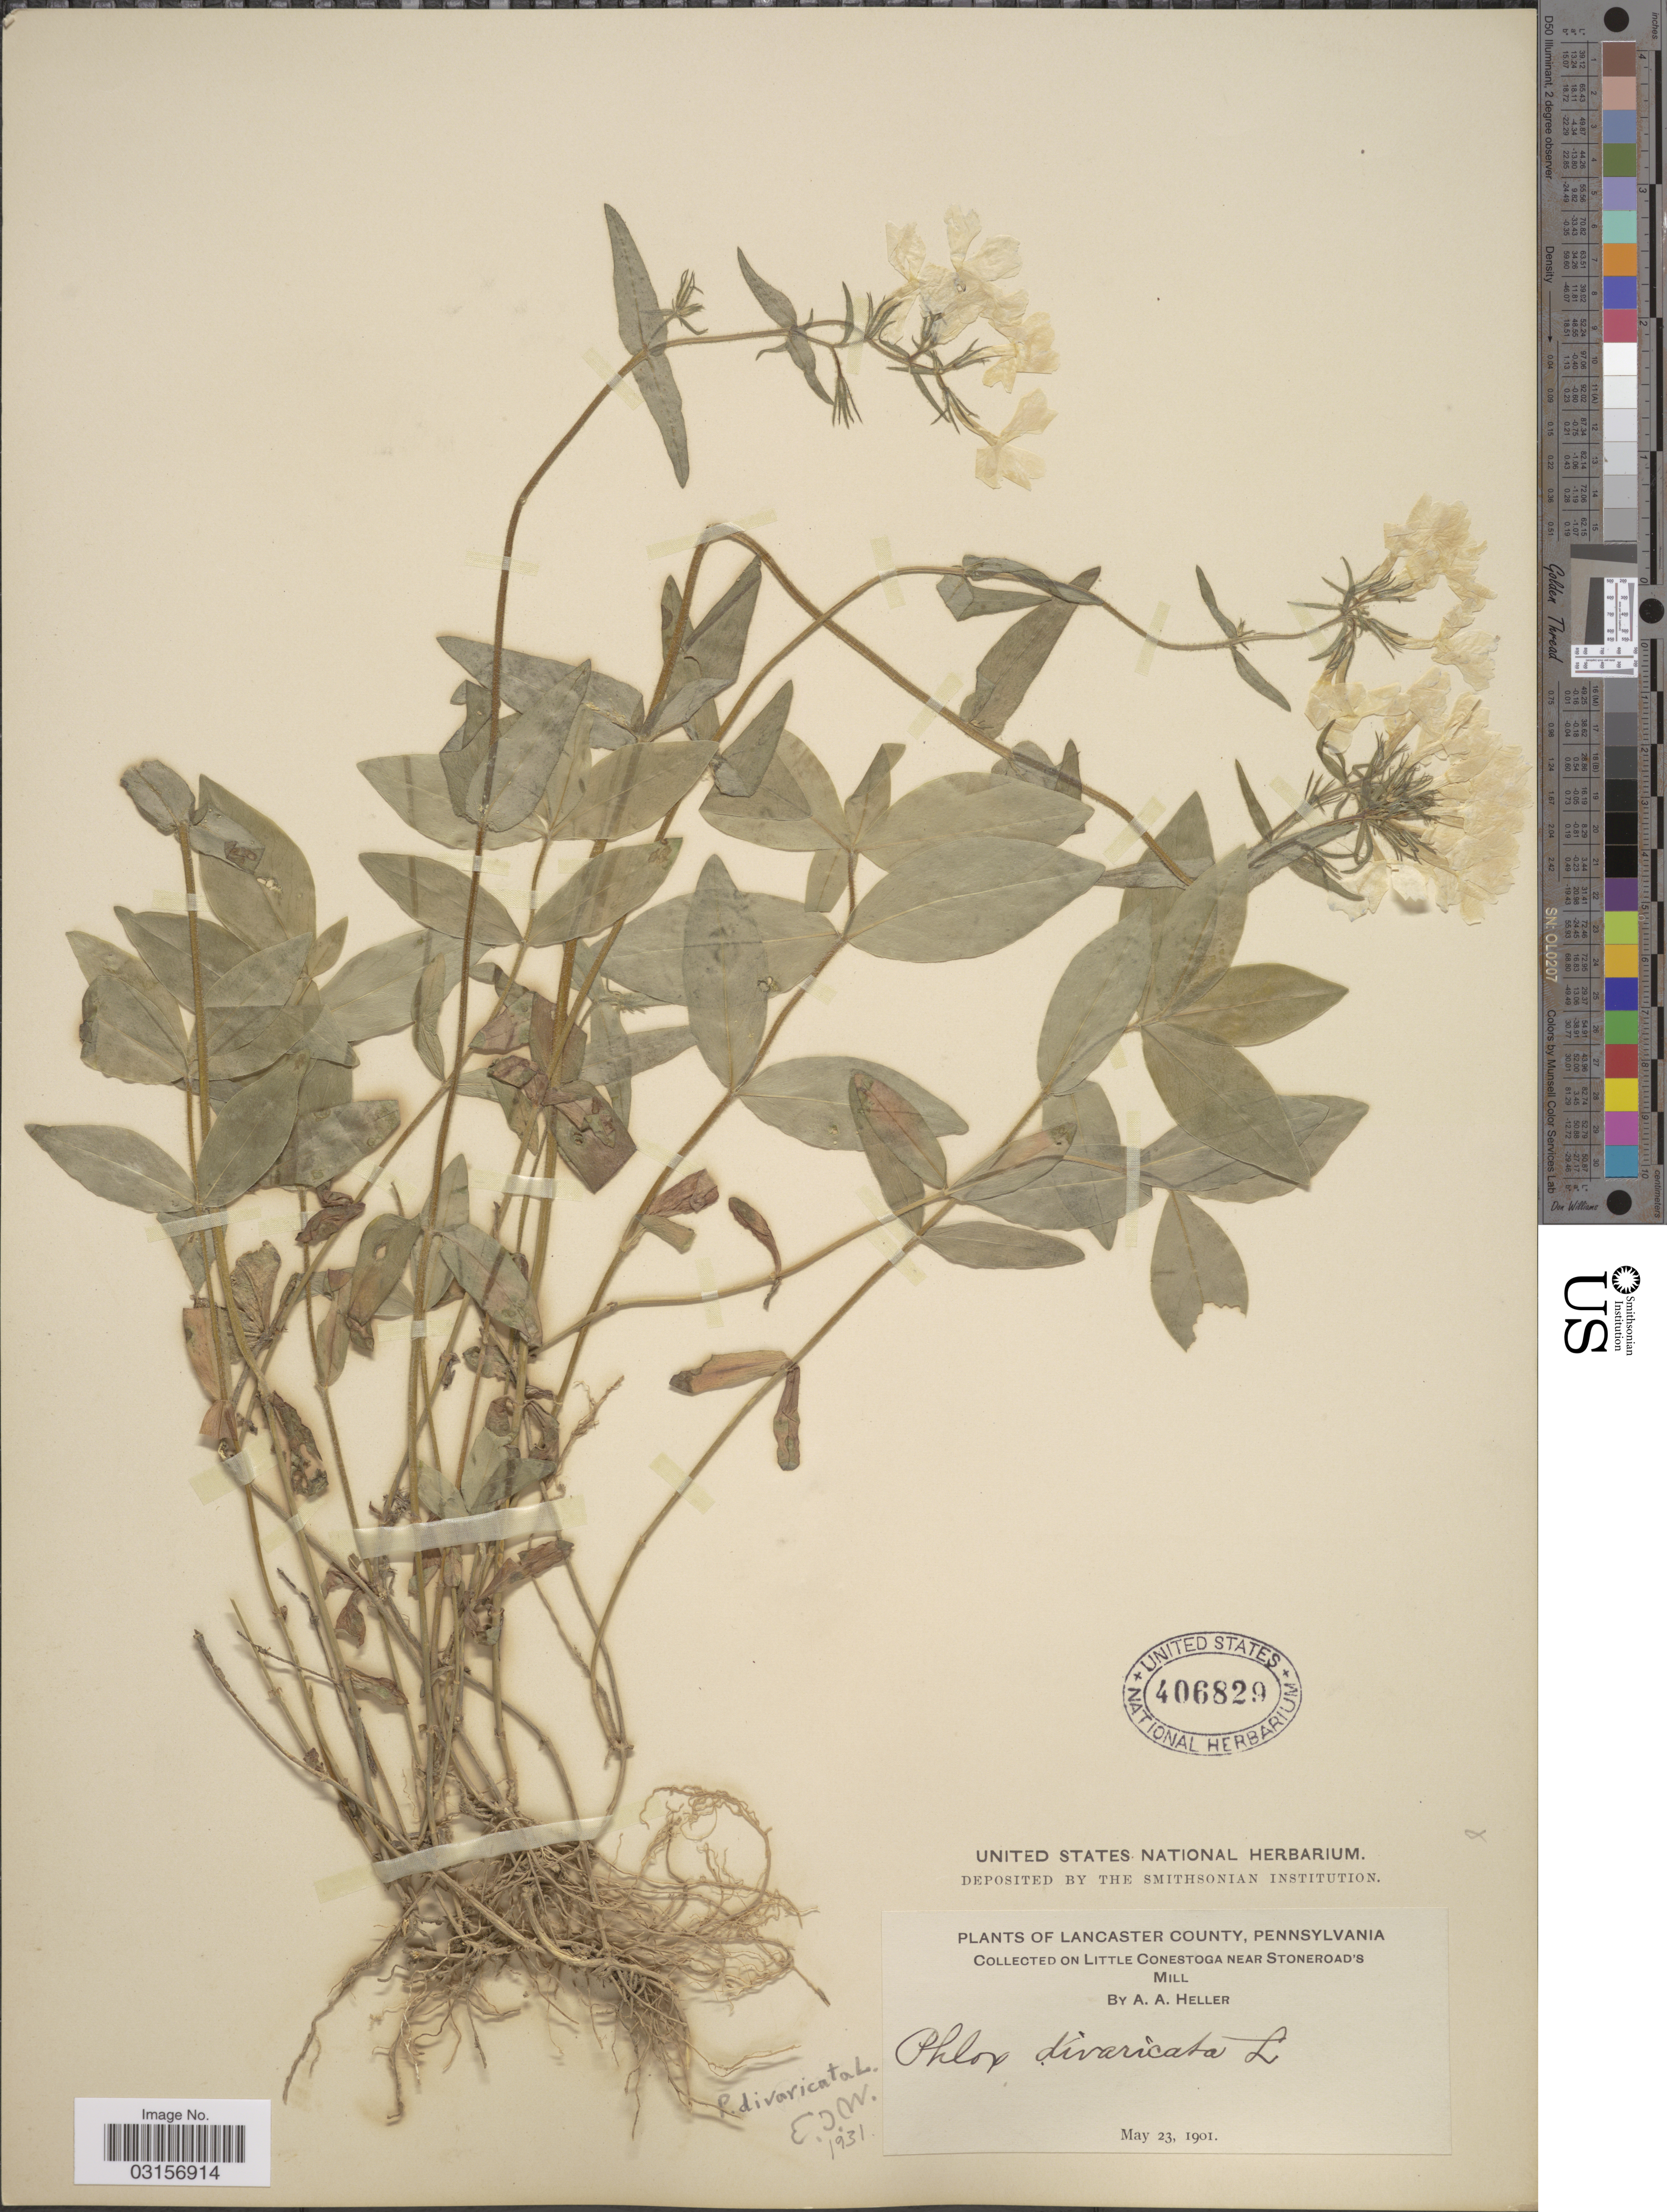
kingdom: Plantae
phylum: Tracheophyta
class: Magnoliopsida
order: Ericales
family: Polemoniaceae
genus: Phlox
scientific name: Phlox divaricata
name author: L.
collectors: A. A. Heller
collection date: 1901-05-23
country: United States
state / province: Pennsylvania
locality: Lancaster County, on Little Conestoga near Stoneroad's Mill.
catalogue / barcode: US 406829